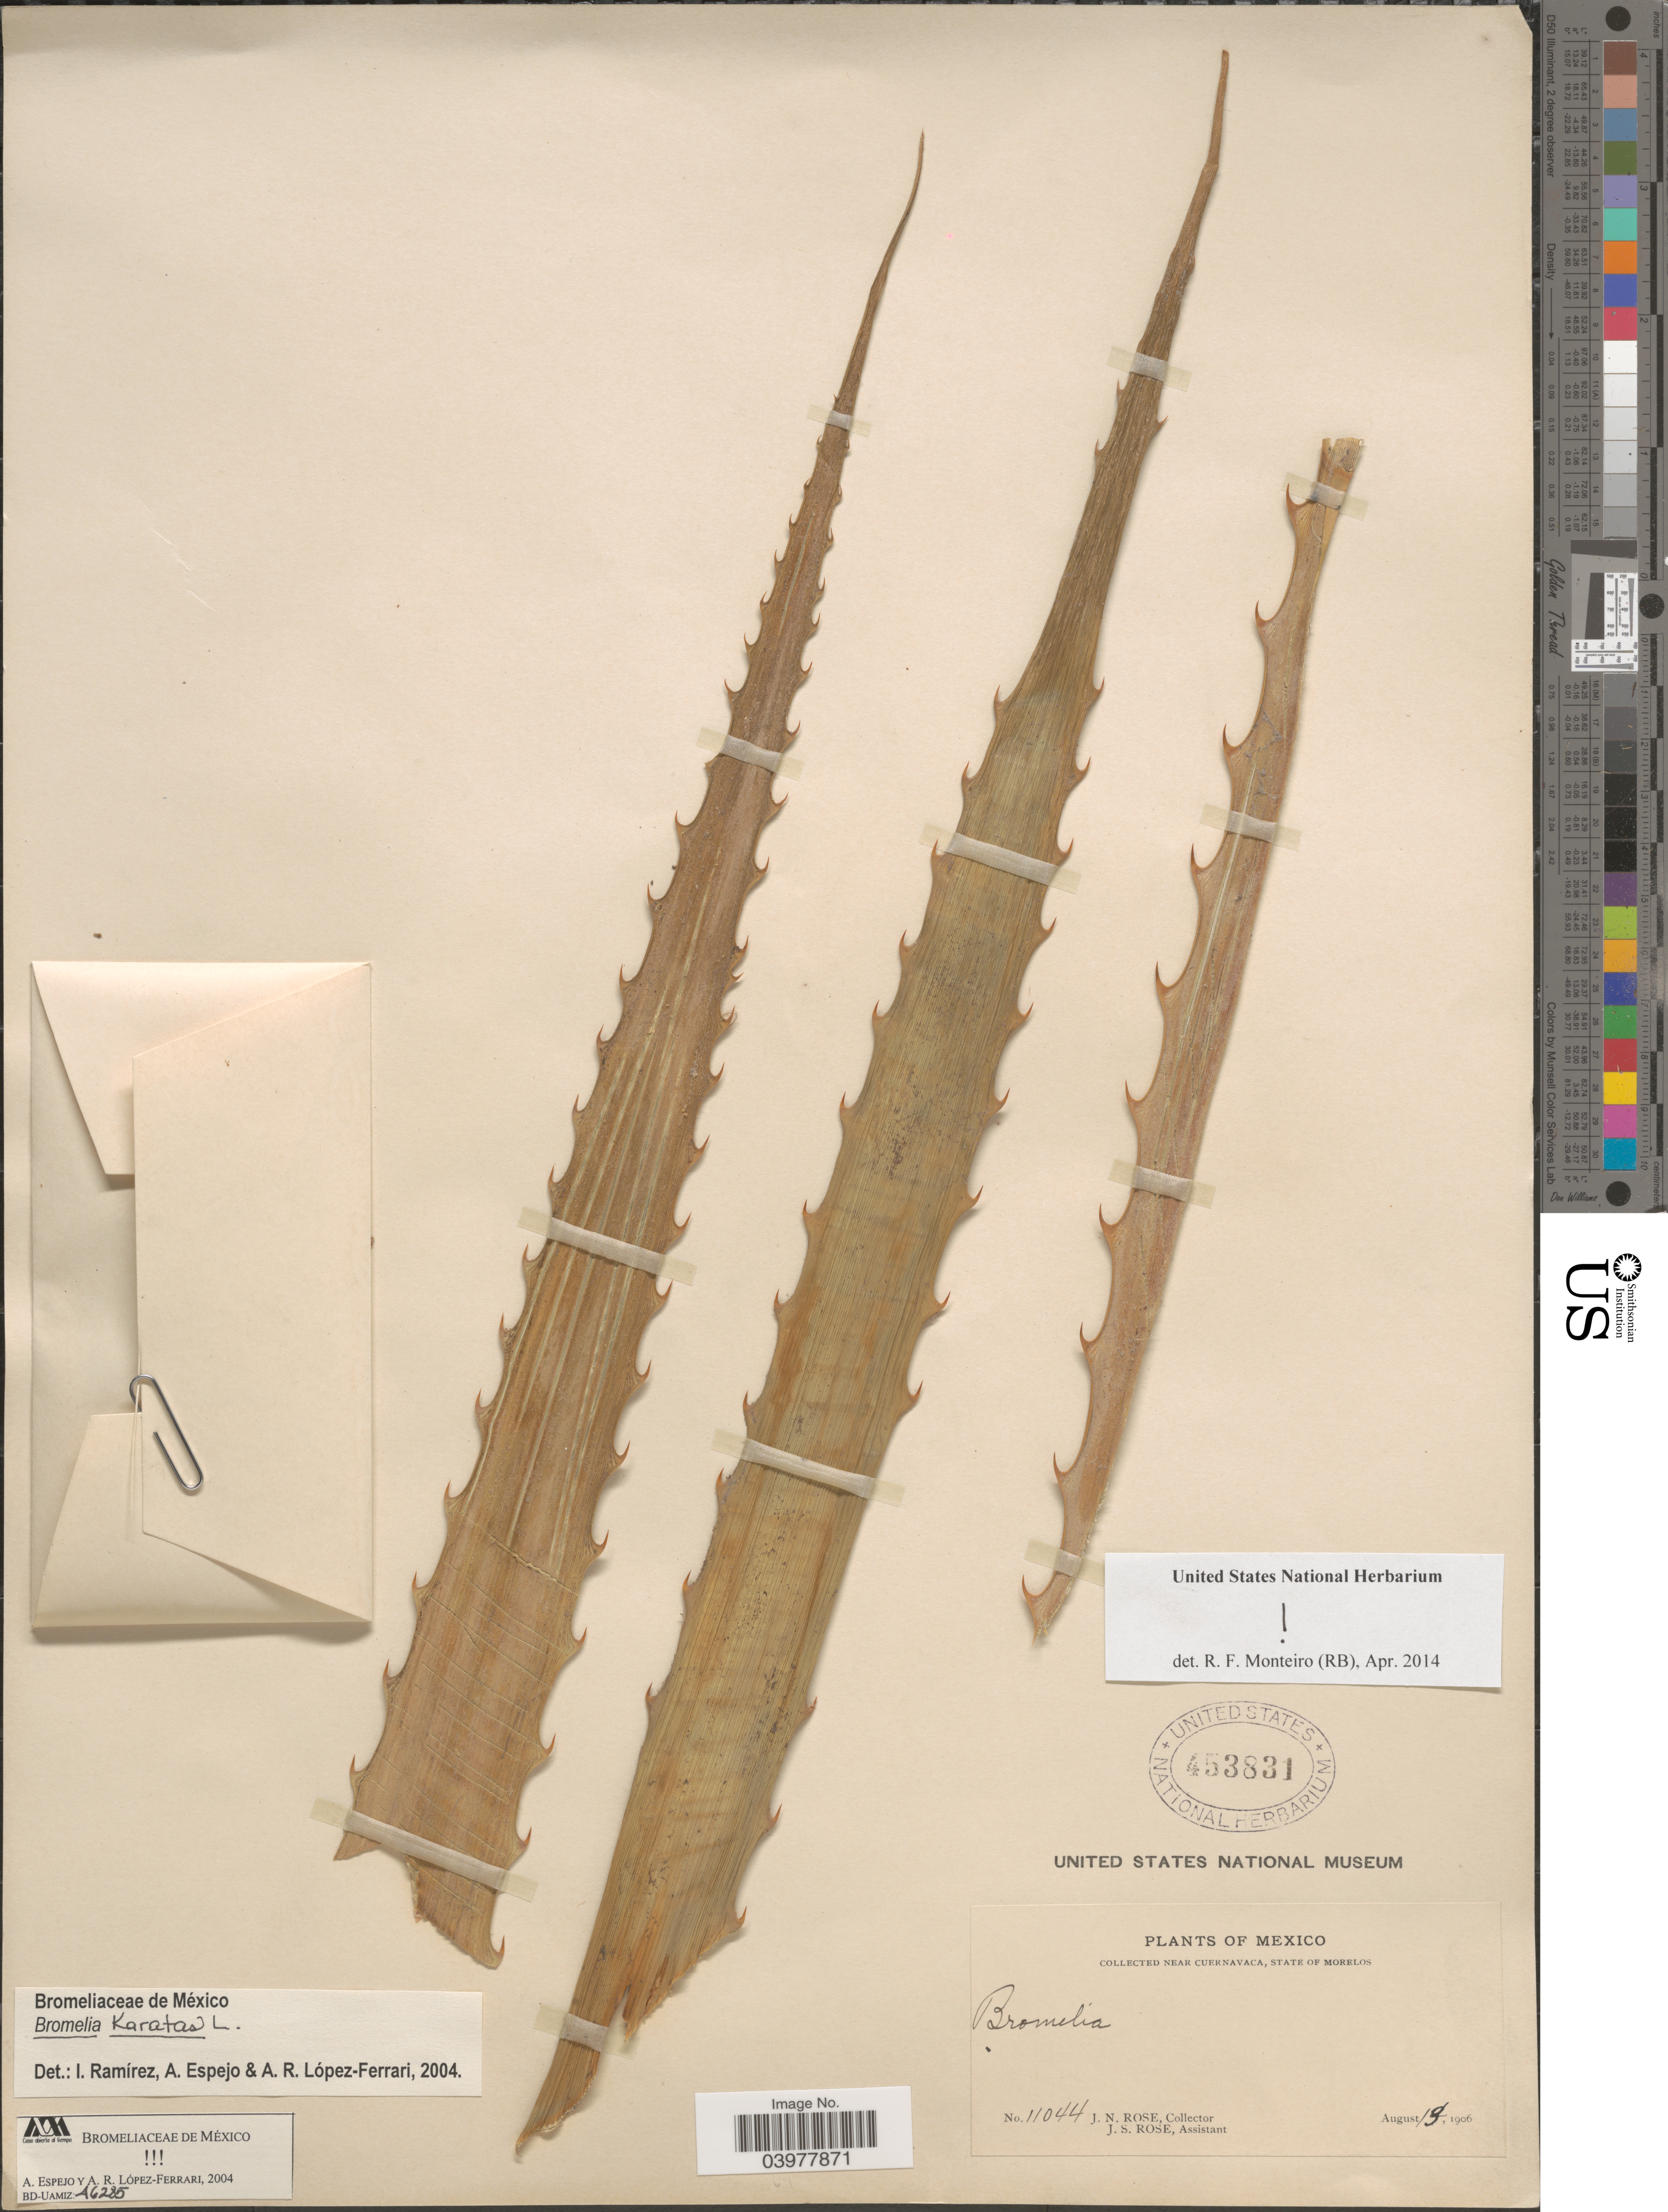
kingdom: Plantae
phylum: Tracheophyta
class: Liliopsida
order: Poales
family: Bromeliaceae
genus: Bromelia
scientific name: Bromelia karatas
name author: L.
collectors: J. N. Rose & J. S. Rose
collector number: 11044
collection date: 1906-08-13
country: Mexico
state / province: Morelos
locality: Near Cuernavaca.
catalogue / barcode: US 4538314